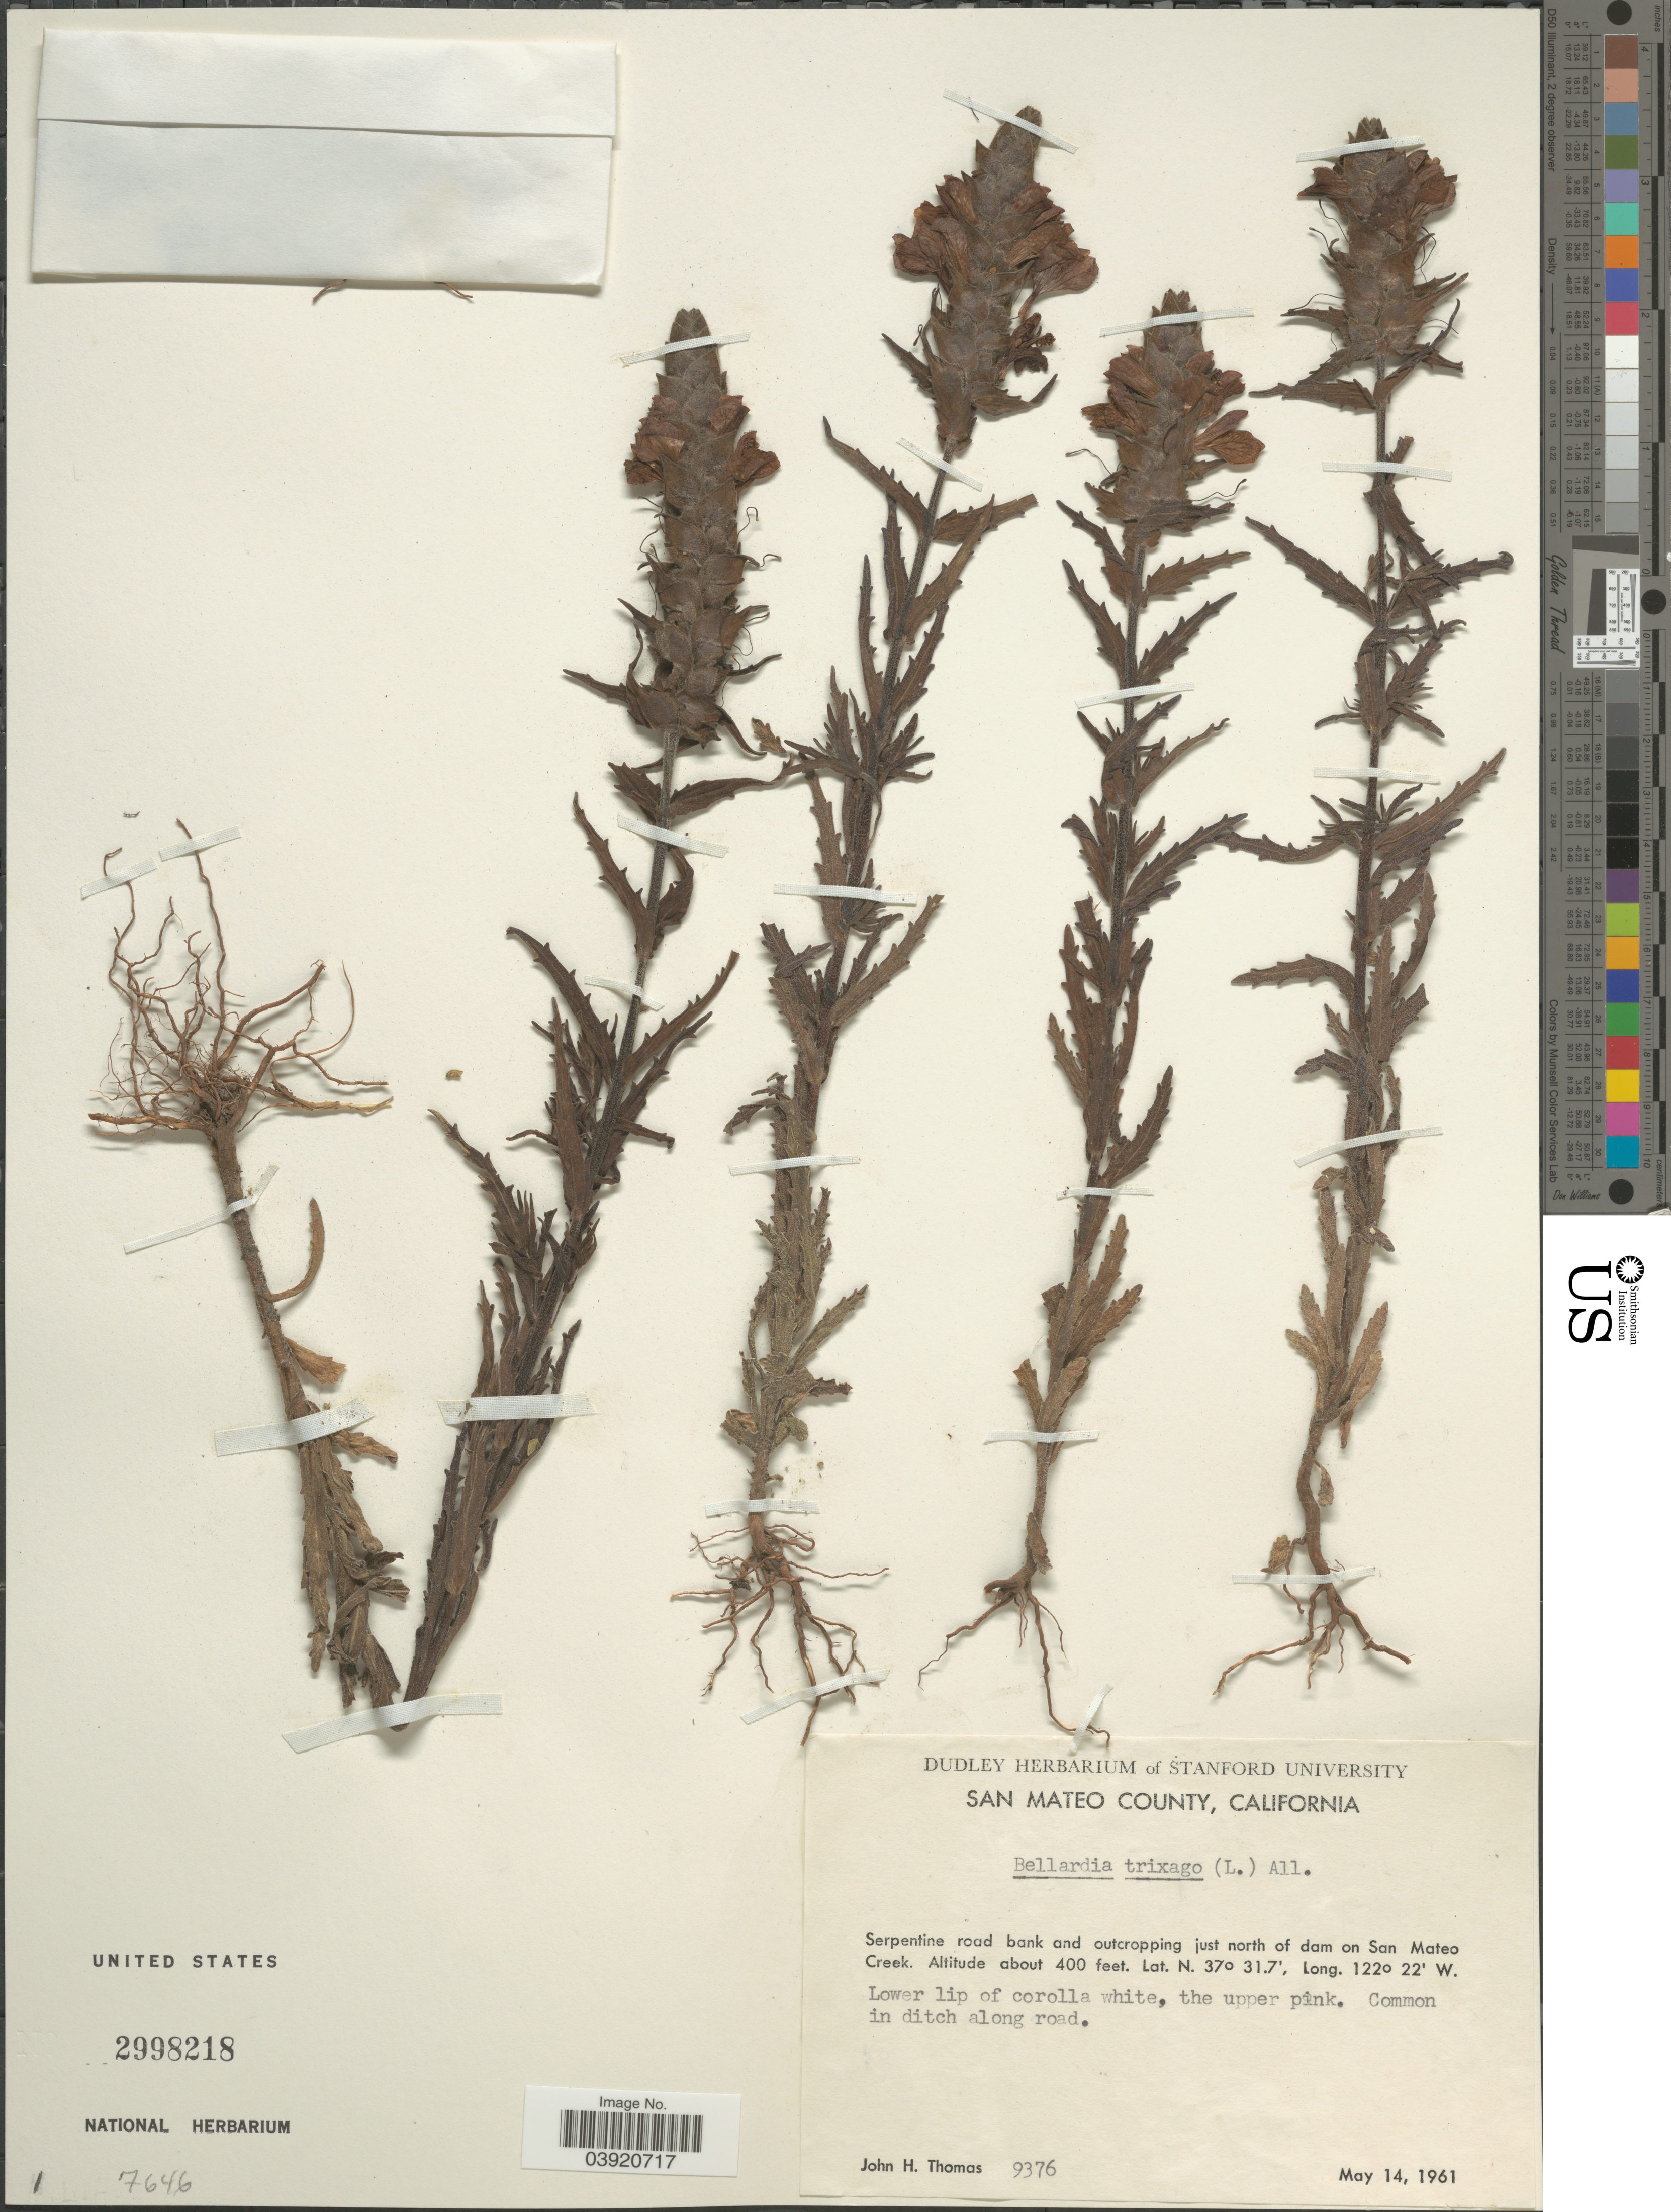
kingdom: Plantae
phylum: Tracheophyta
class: Magnoliopsida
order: Lamiales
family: Orobanchaceae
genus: Bellardia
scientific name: Bellardia trixago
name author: (L.) All.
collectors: J. H. Thomas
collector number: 9376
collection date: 1961-05-14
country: United States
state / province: California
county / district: San Mateo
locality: San Mateo County. Serpentine road bank and outcropping just north of dam on San Mateo Creek.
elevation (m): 122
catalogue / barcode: US 2998218